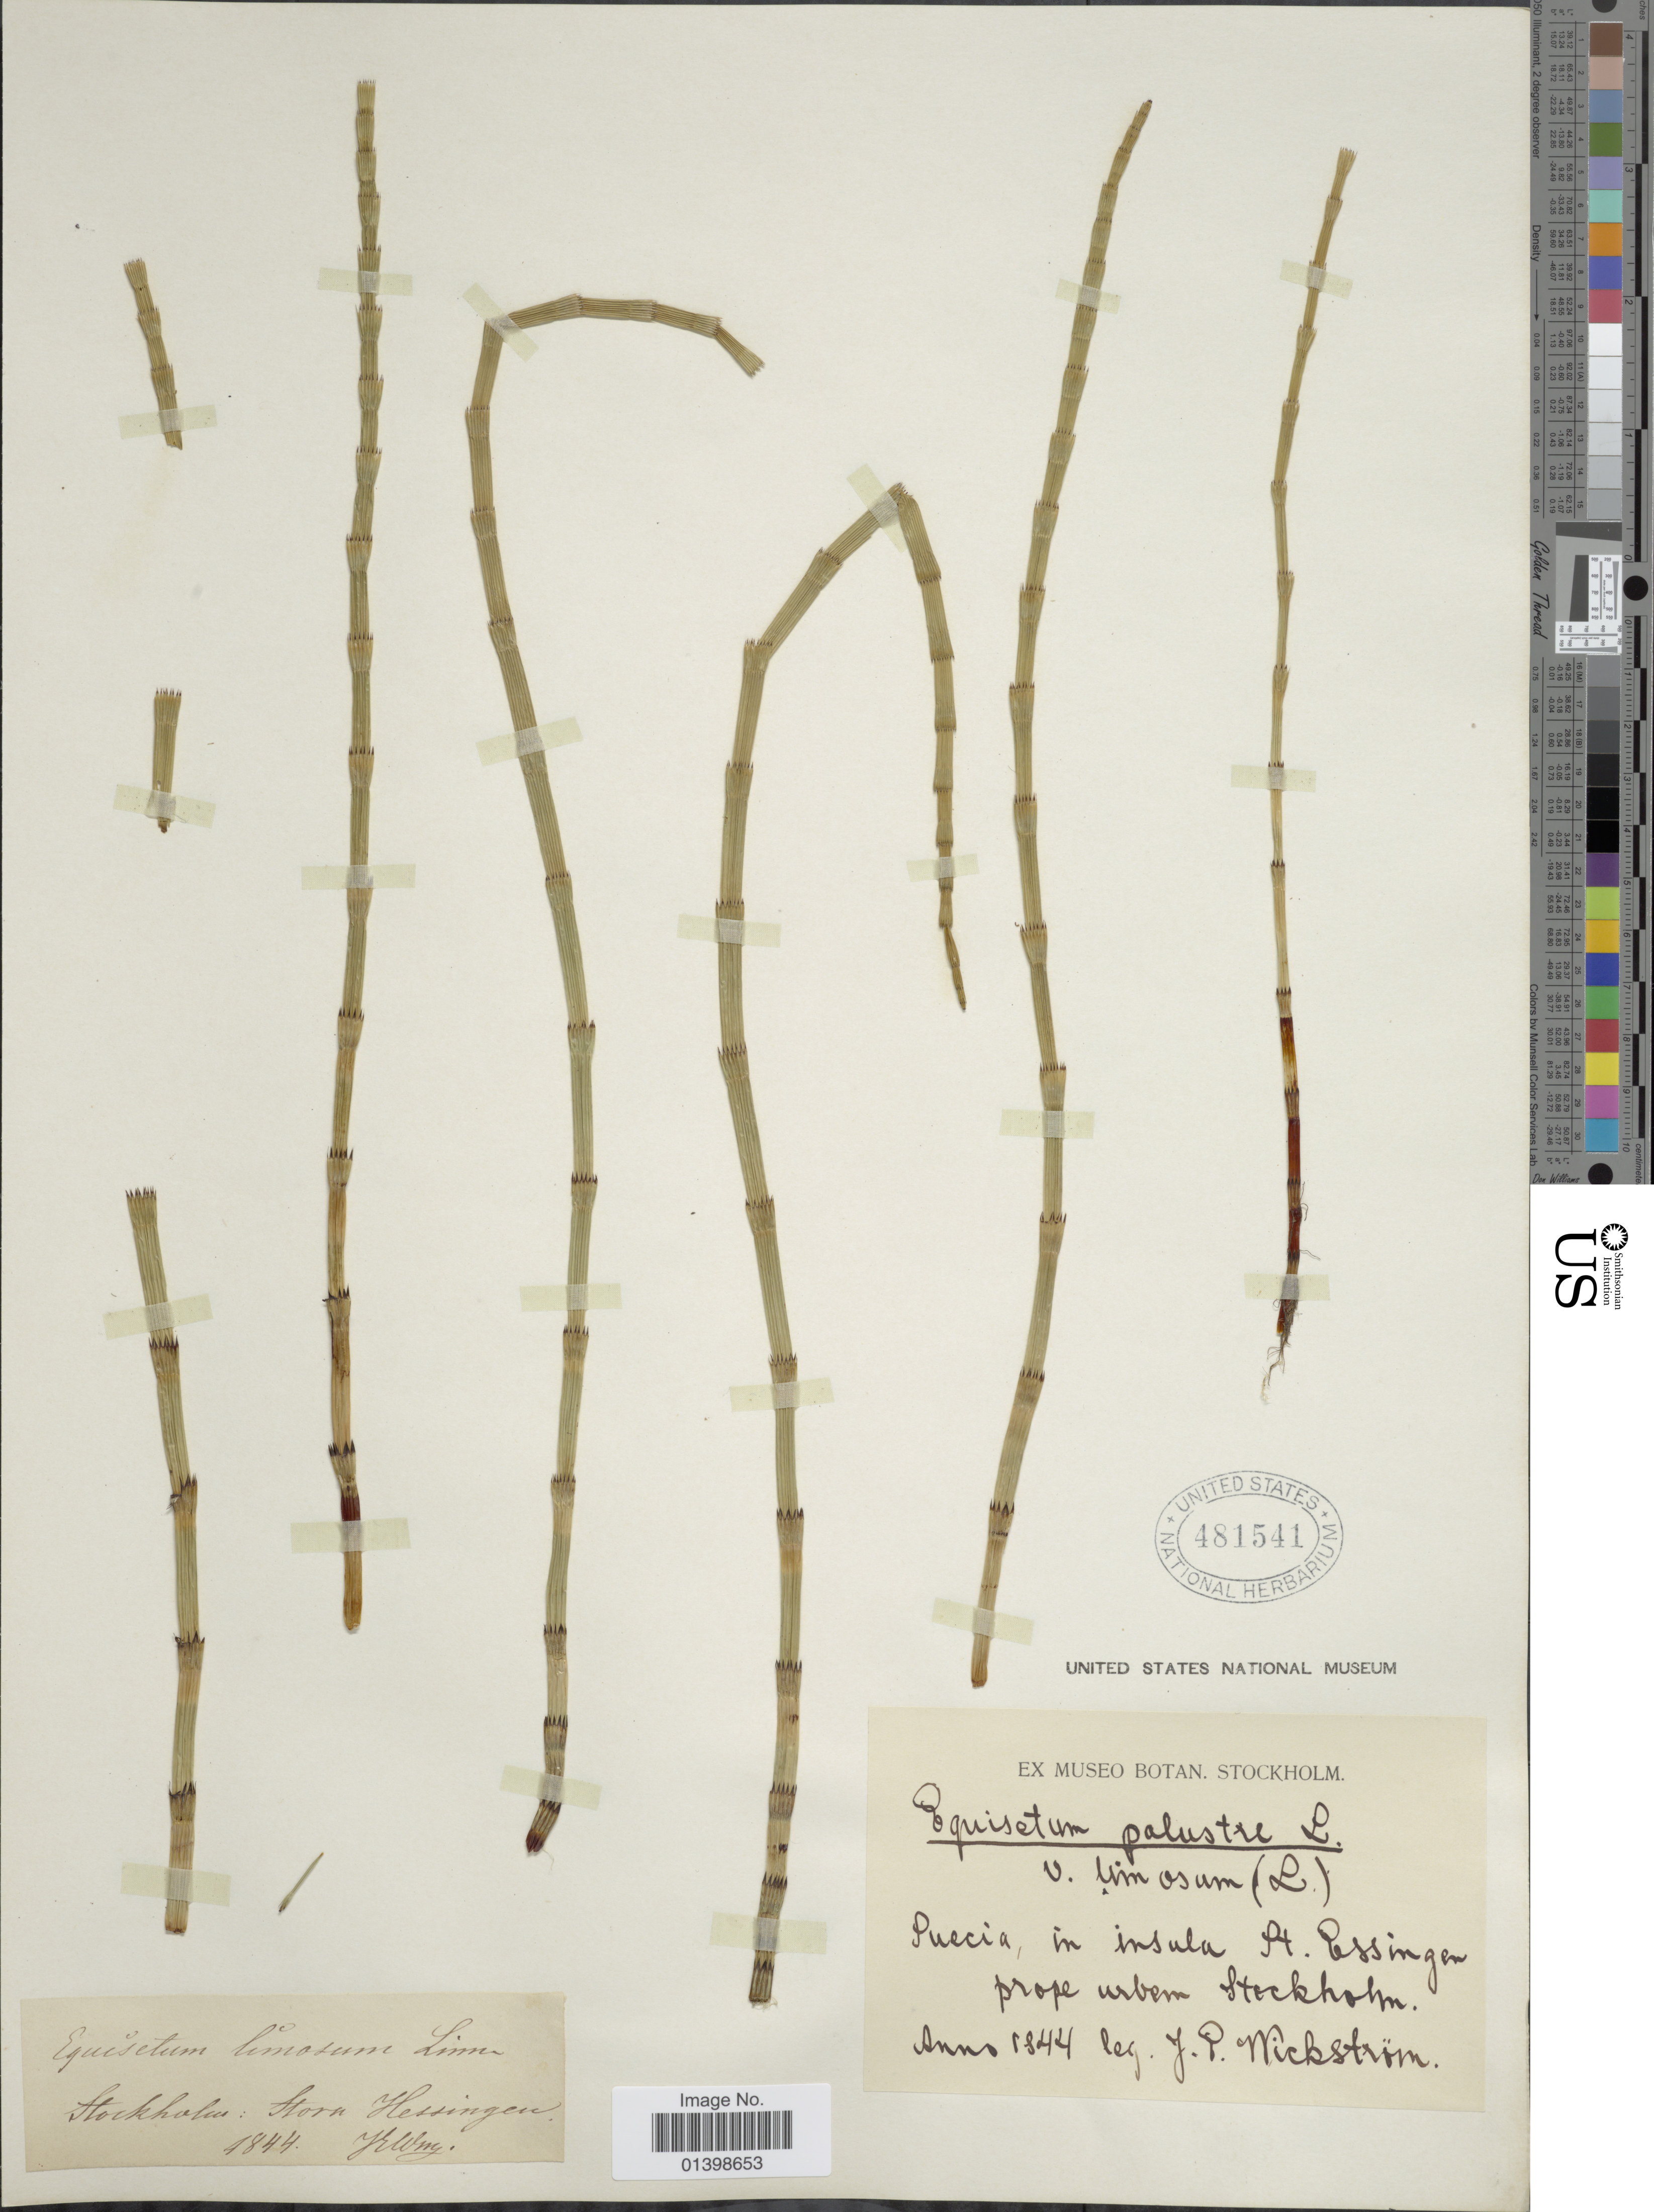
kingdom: Plantae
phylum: Tracheophyta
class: Polypodiopsida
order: Equisetales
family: Equisetaceae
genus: Equisetum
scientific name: Equisetum fluviatile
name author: L.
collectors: J. Wickström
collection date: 1844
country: Sweden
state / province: Stockholm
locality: Stora Essingen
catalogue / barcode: US 481541